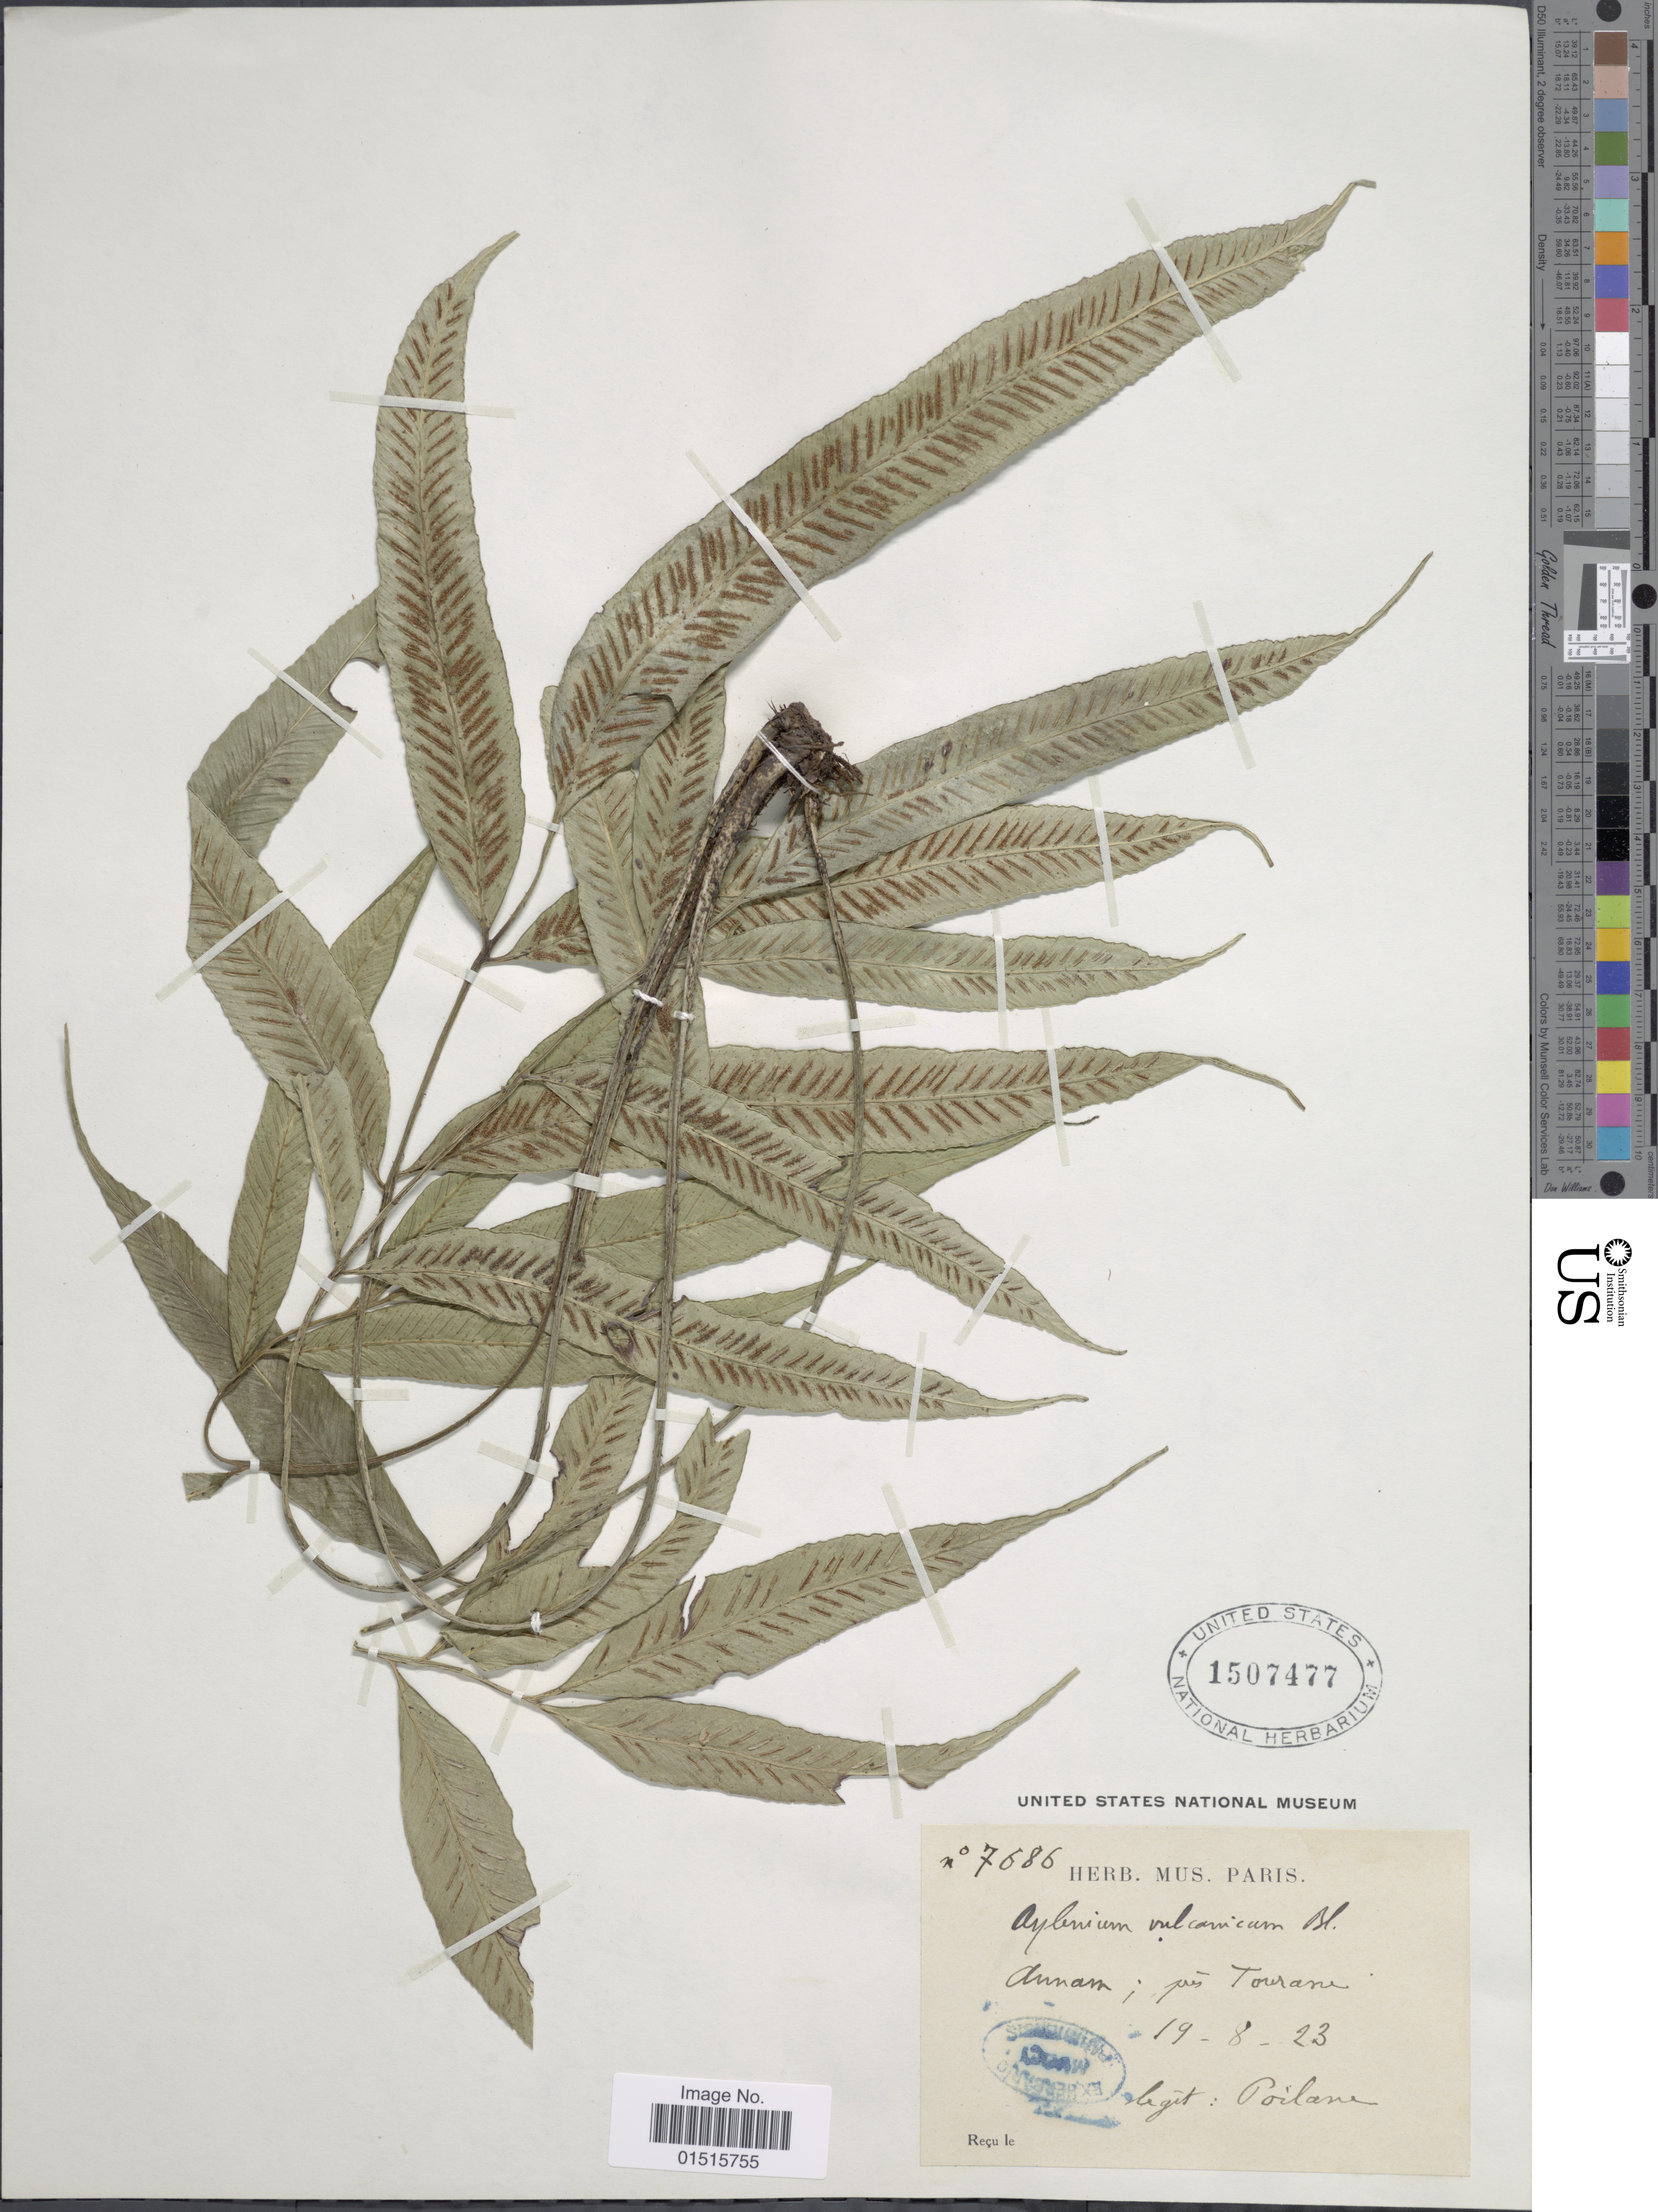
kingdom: Plantae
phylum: Tracheophyta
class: Polypodiopsida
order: Polypodiales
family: Aspleniaceae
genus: Asplenium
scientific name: Asplenium vulcanicum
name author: Blume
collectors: -. Poilane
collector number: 7686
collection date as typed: Transcribed d/m/y: 19/8/23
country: Vietnam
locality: Annam; pres Tourane.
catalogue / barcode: US 1507477